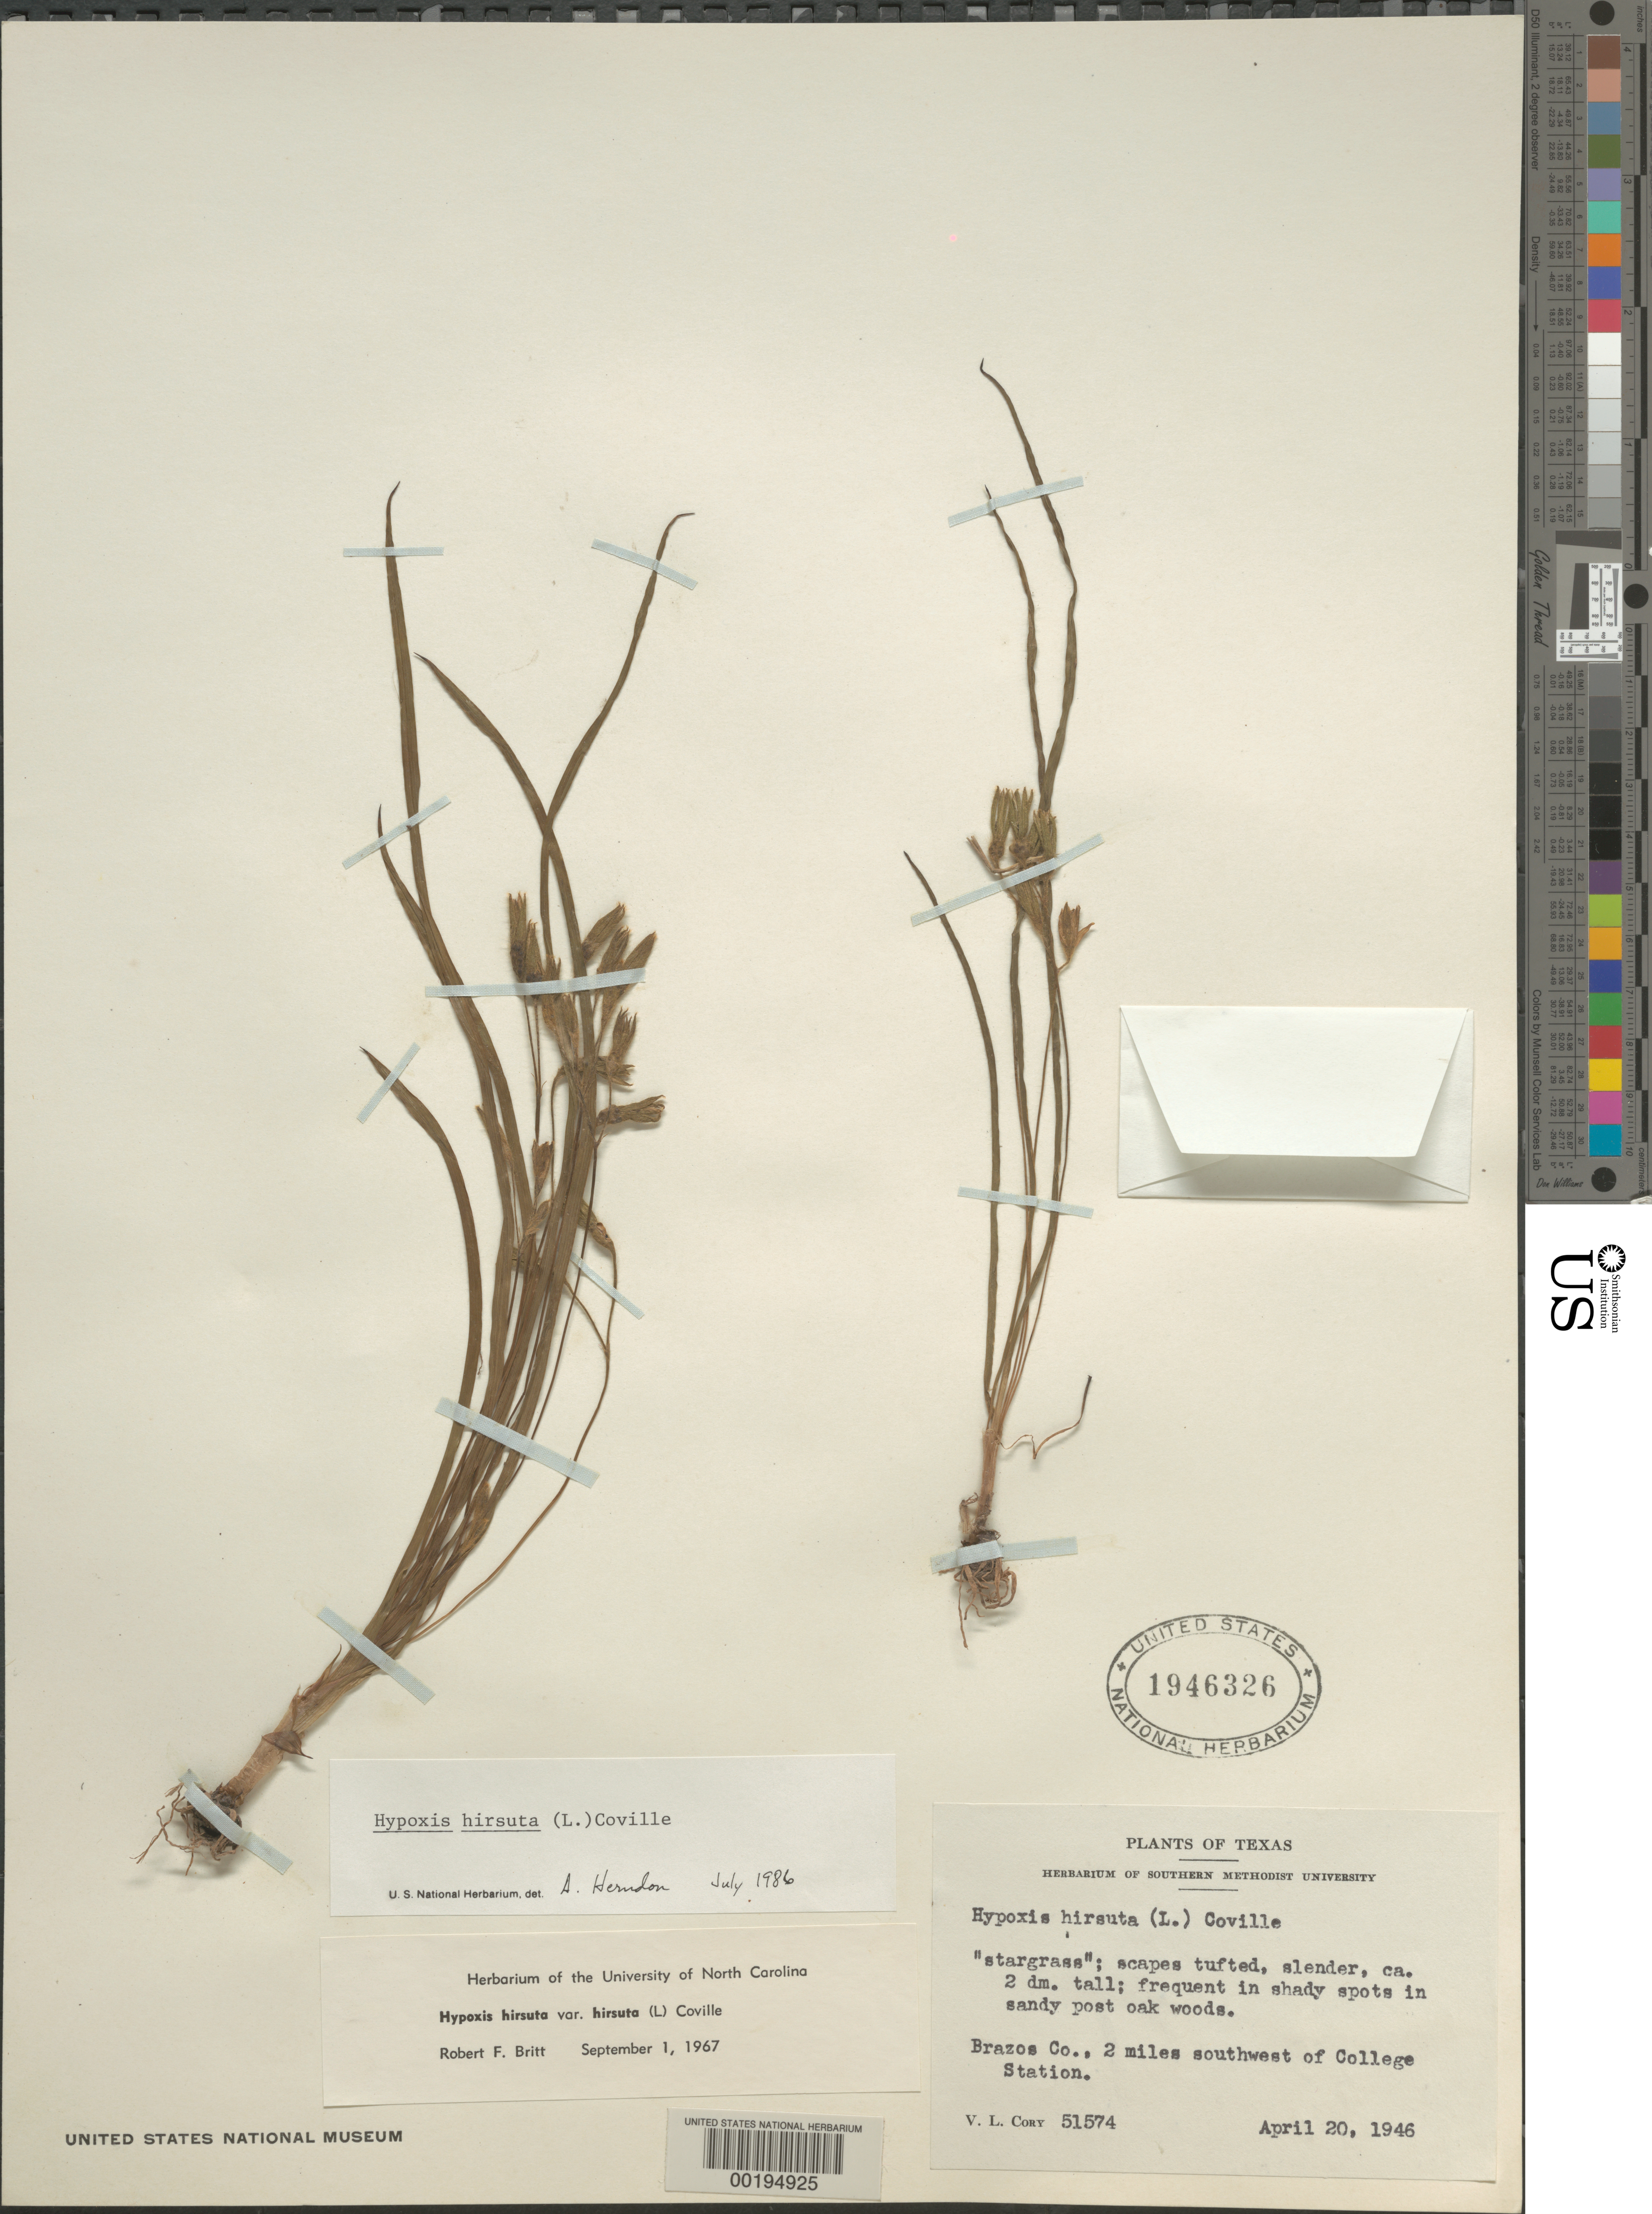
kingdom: Plantae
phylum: Tracheophyta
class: Liliopsida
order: Asparagales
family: Hypoxidaceae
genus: Hypoxis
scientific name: Hypoxis hirsuta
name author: (L.) Coville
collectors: V. Cory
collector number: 51574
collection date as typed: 20 Apr 1946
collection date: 1946-04-20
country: United States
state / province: Texas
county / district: Brazos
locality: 2 mi sw of college station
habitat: Shady spots in sandy post oak woods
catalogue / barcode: US 1946326